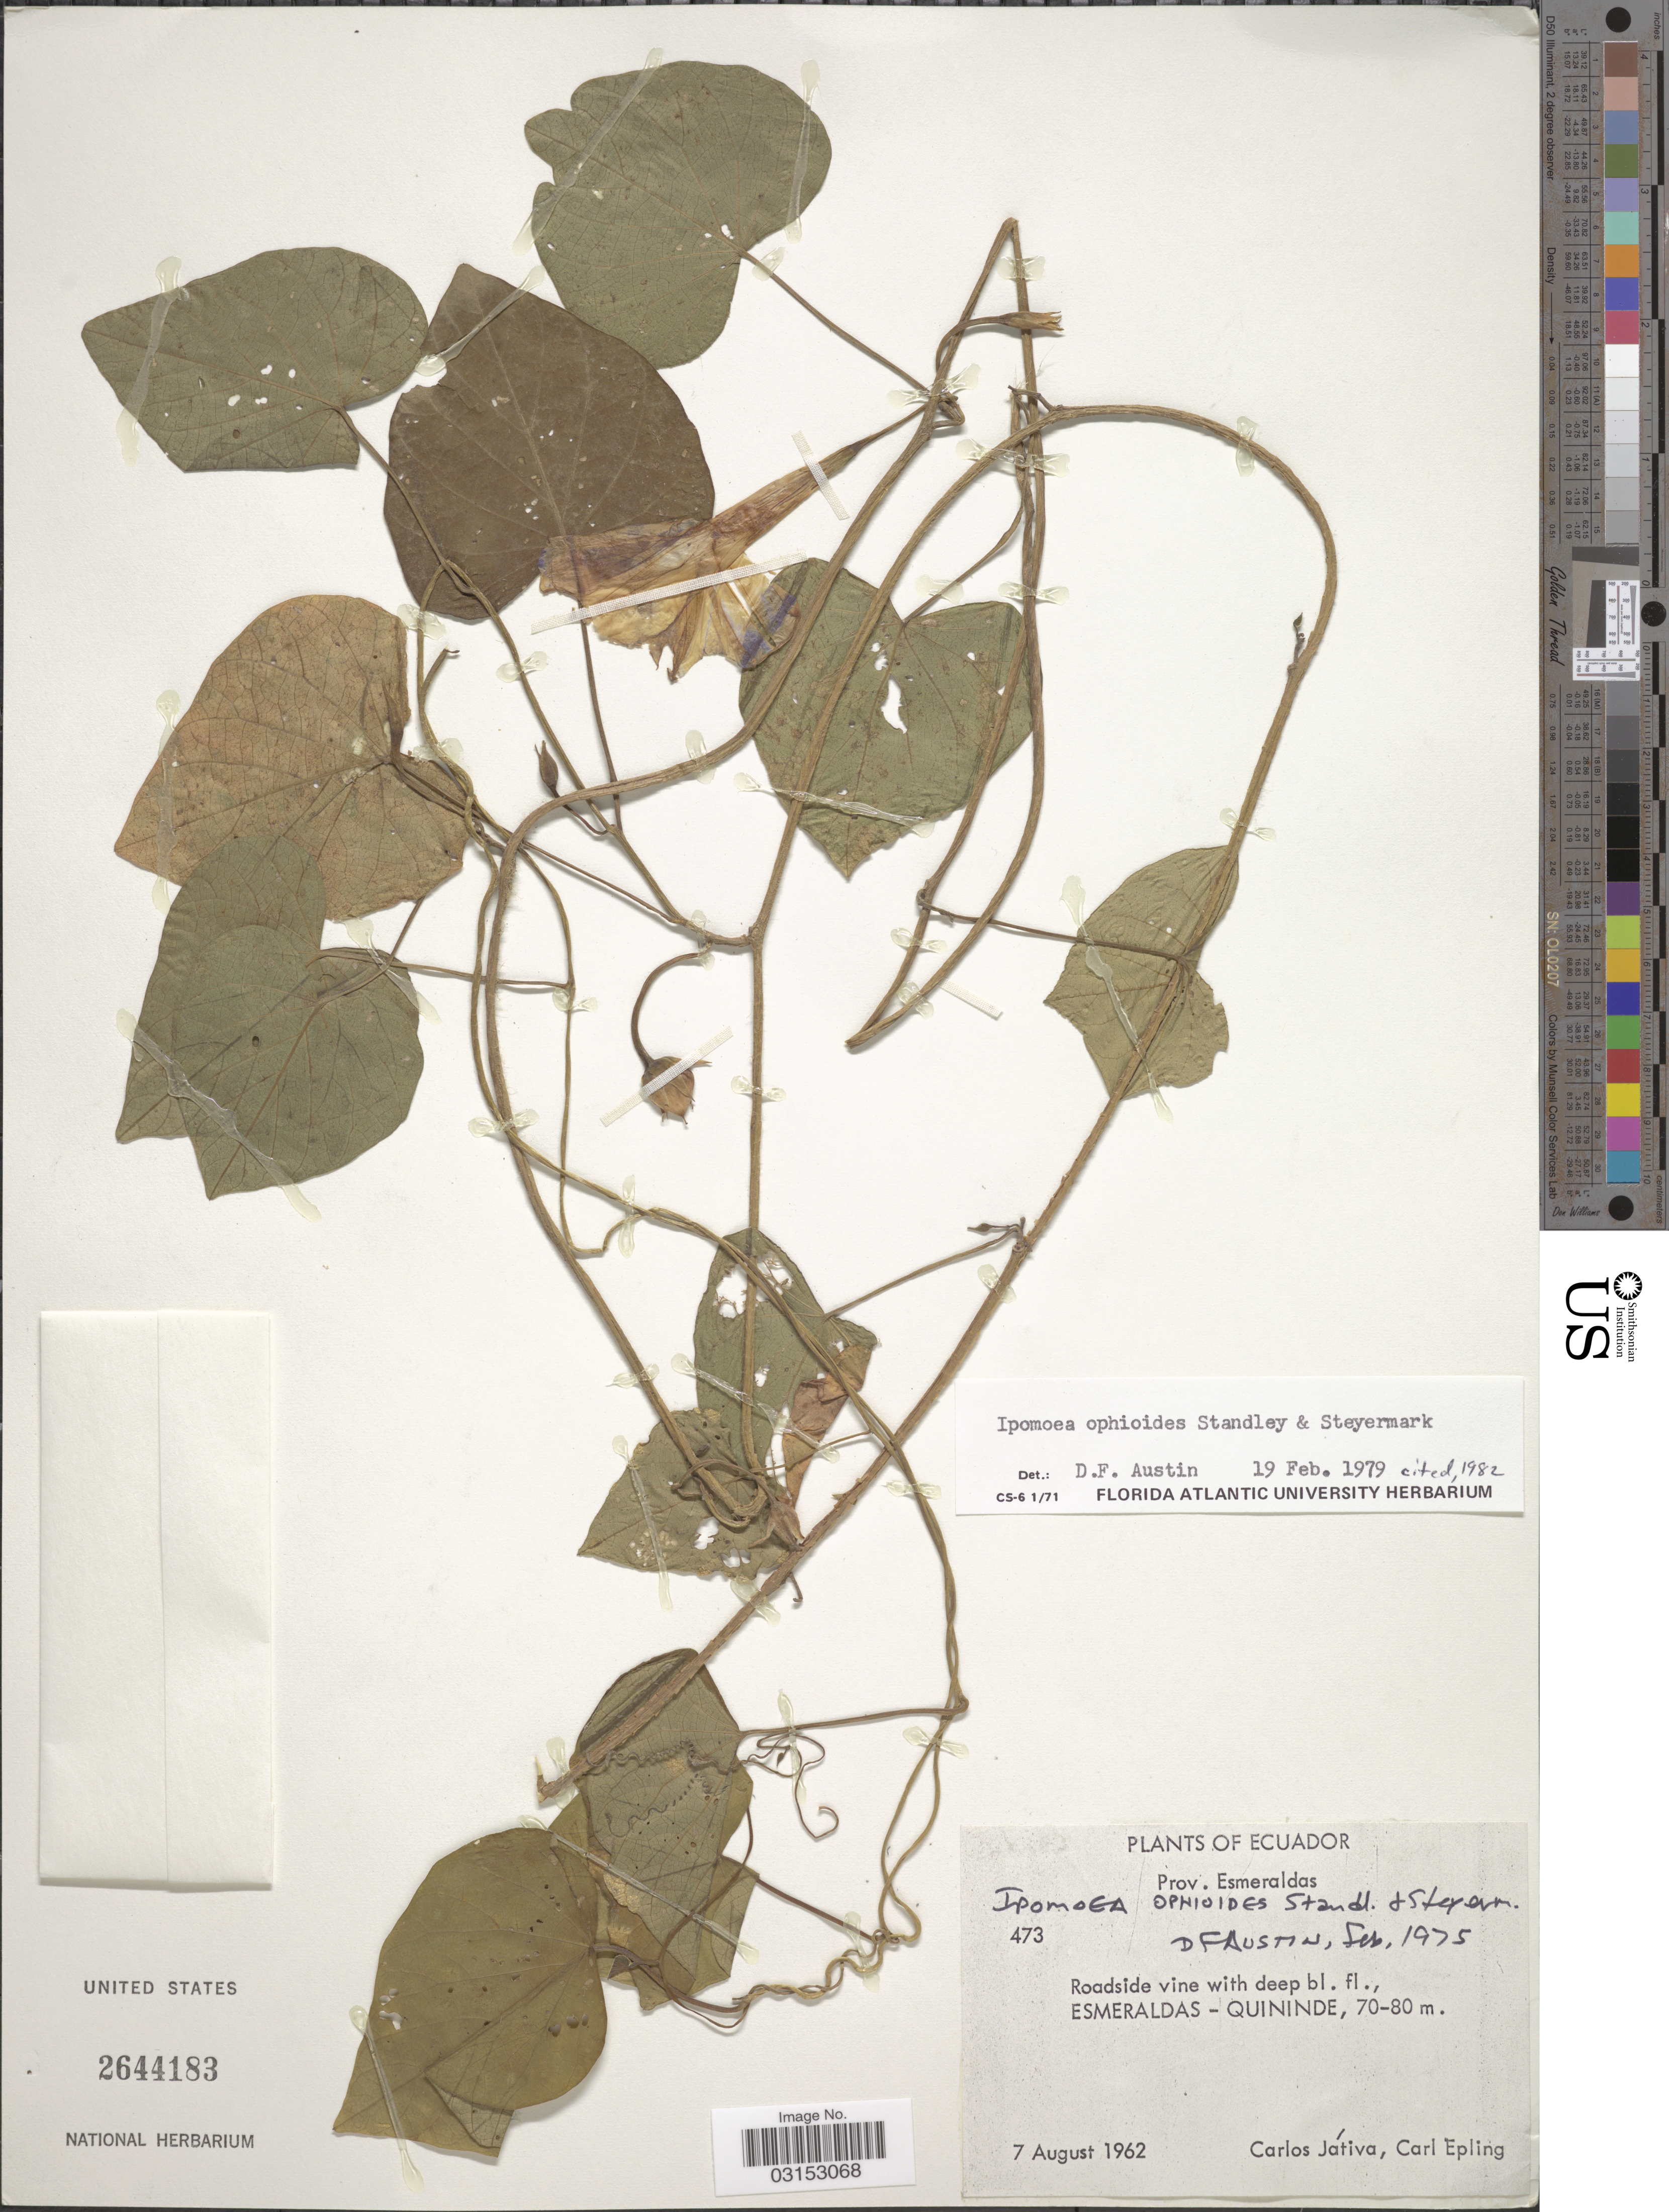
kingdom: Plantae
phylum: Tracheophyta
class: Magnoliopsida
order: Solanales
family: Convolvulaceae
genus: Ipomoea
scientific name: Ipomoea ophiodes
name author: Standl. & Steyerm.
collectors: C. D. Játiva & C. C. Epling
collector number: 473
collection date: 1962-08-07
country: Ecuador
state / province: Esmeraldas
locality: Esmeraldas - Quininde.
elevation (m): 70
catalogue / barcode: US 2644183